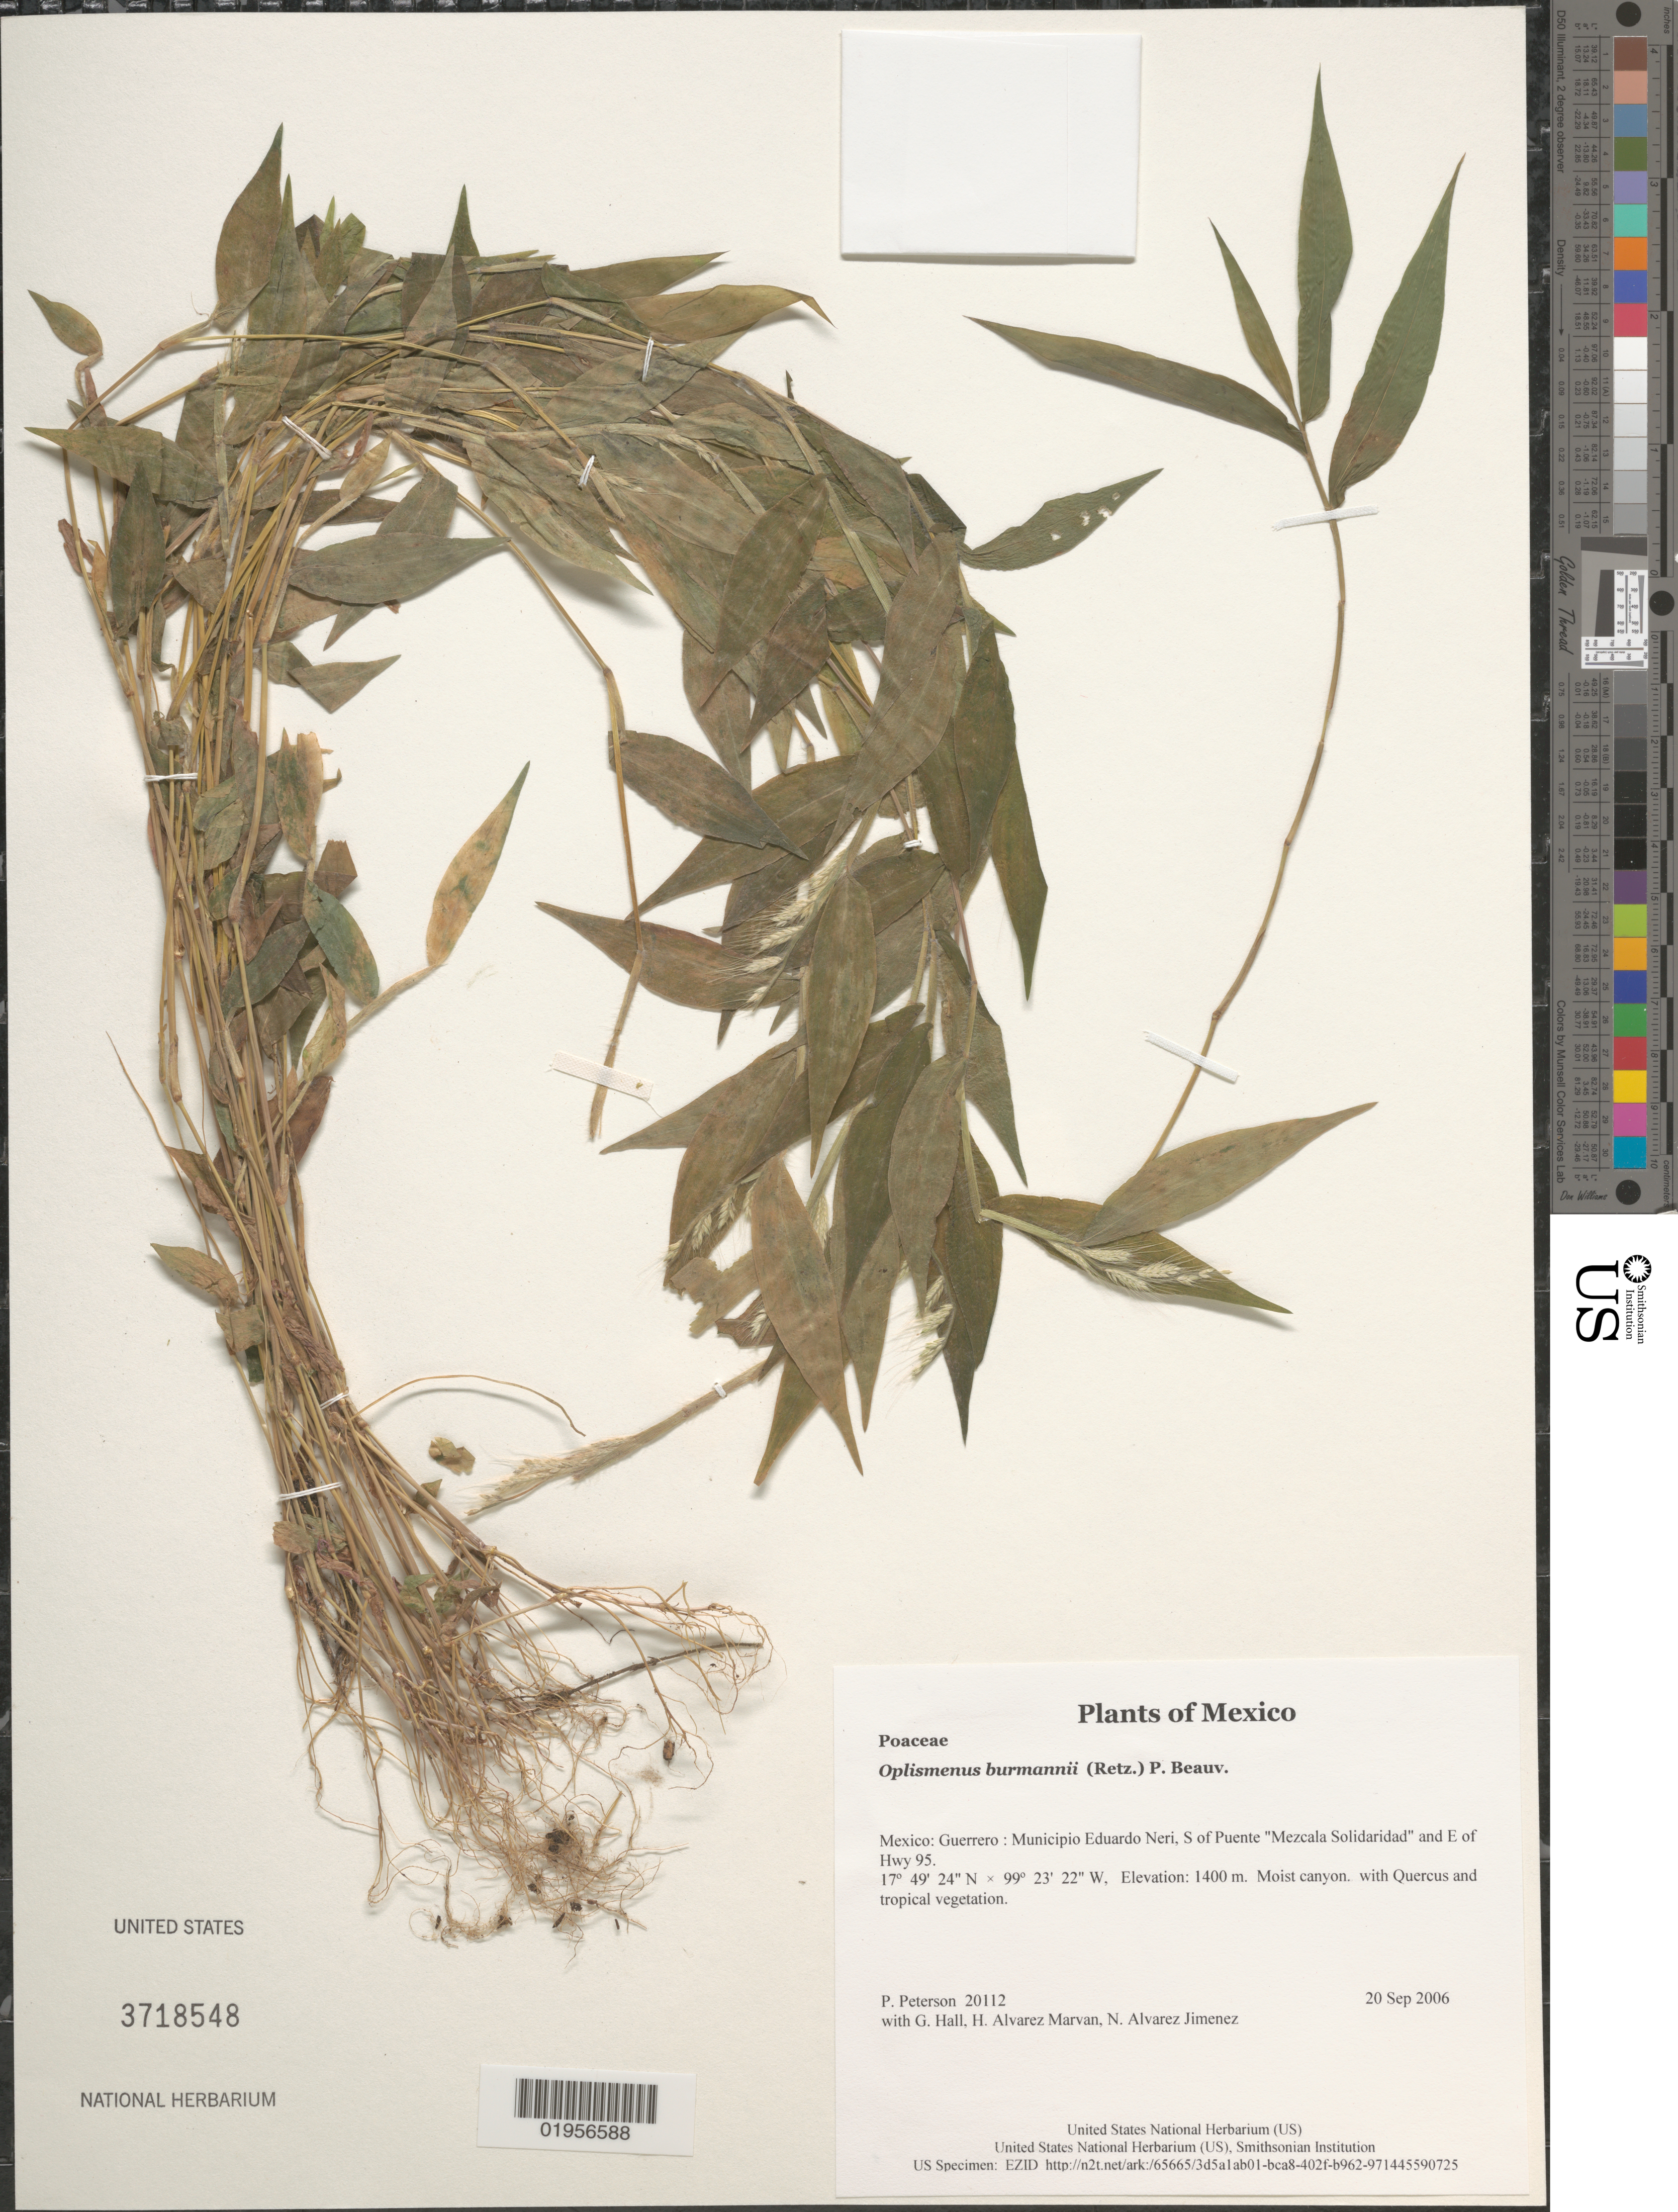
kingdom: Plantae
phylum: Tracheophyta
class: Liliopsida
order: Poales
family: Poaceae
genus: Oplismenus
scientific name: Oplismenus burmannii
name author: (Retz.) P. Beauv.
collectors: P. M. Peterson, G. Hall, H. Alvarez Marvan & N. Alvarez Jimenez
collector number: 20112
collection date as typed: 20 Sep 2006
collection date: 2006-09-20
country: Mexico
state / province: Guerrero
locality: Municipio Eduardo Neri, S of Puente "Mezcala Solidaridad" and E of Hwy 95.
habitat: Moist canyon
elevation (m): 1400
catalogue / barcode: US 3718548